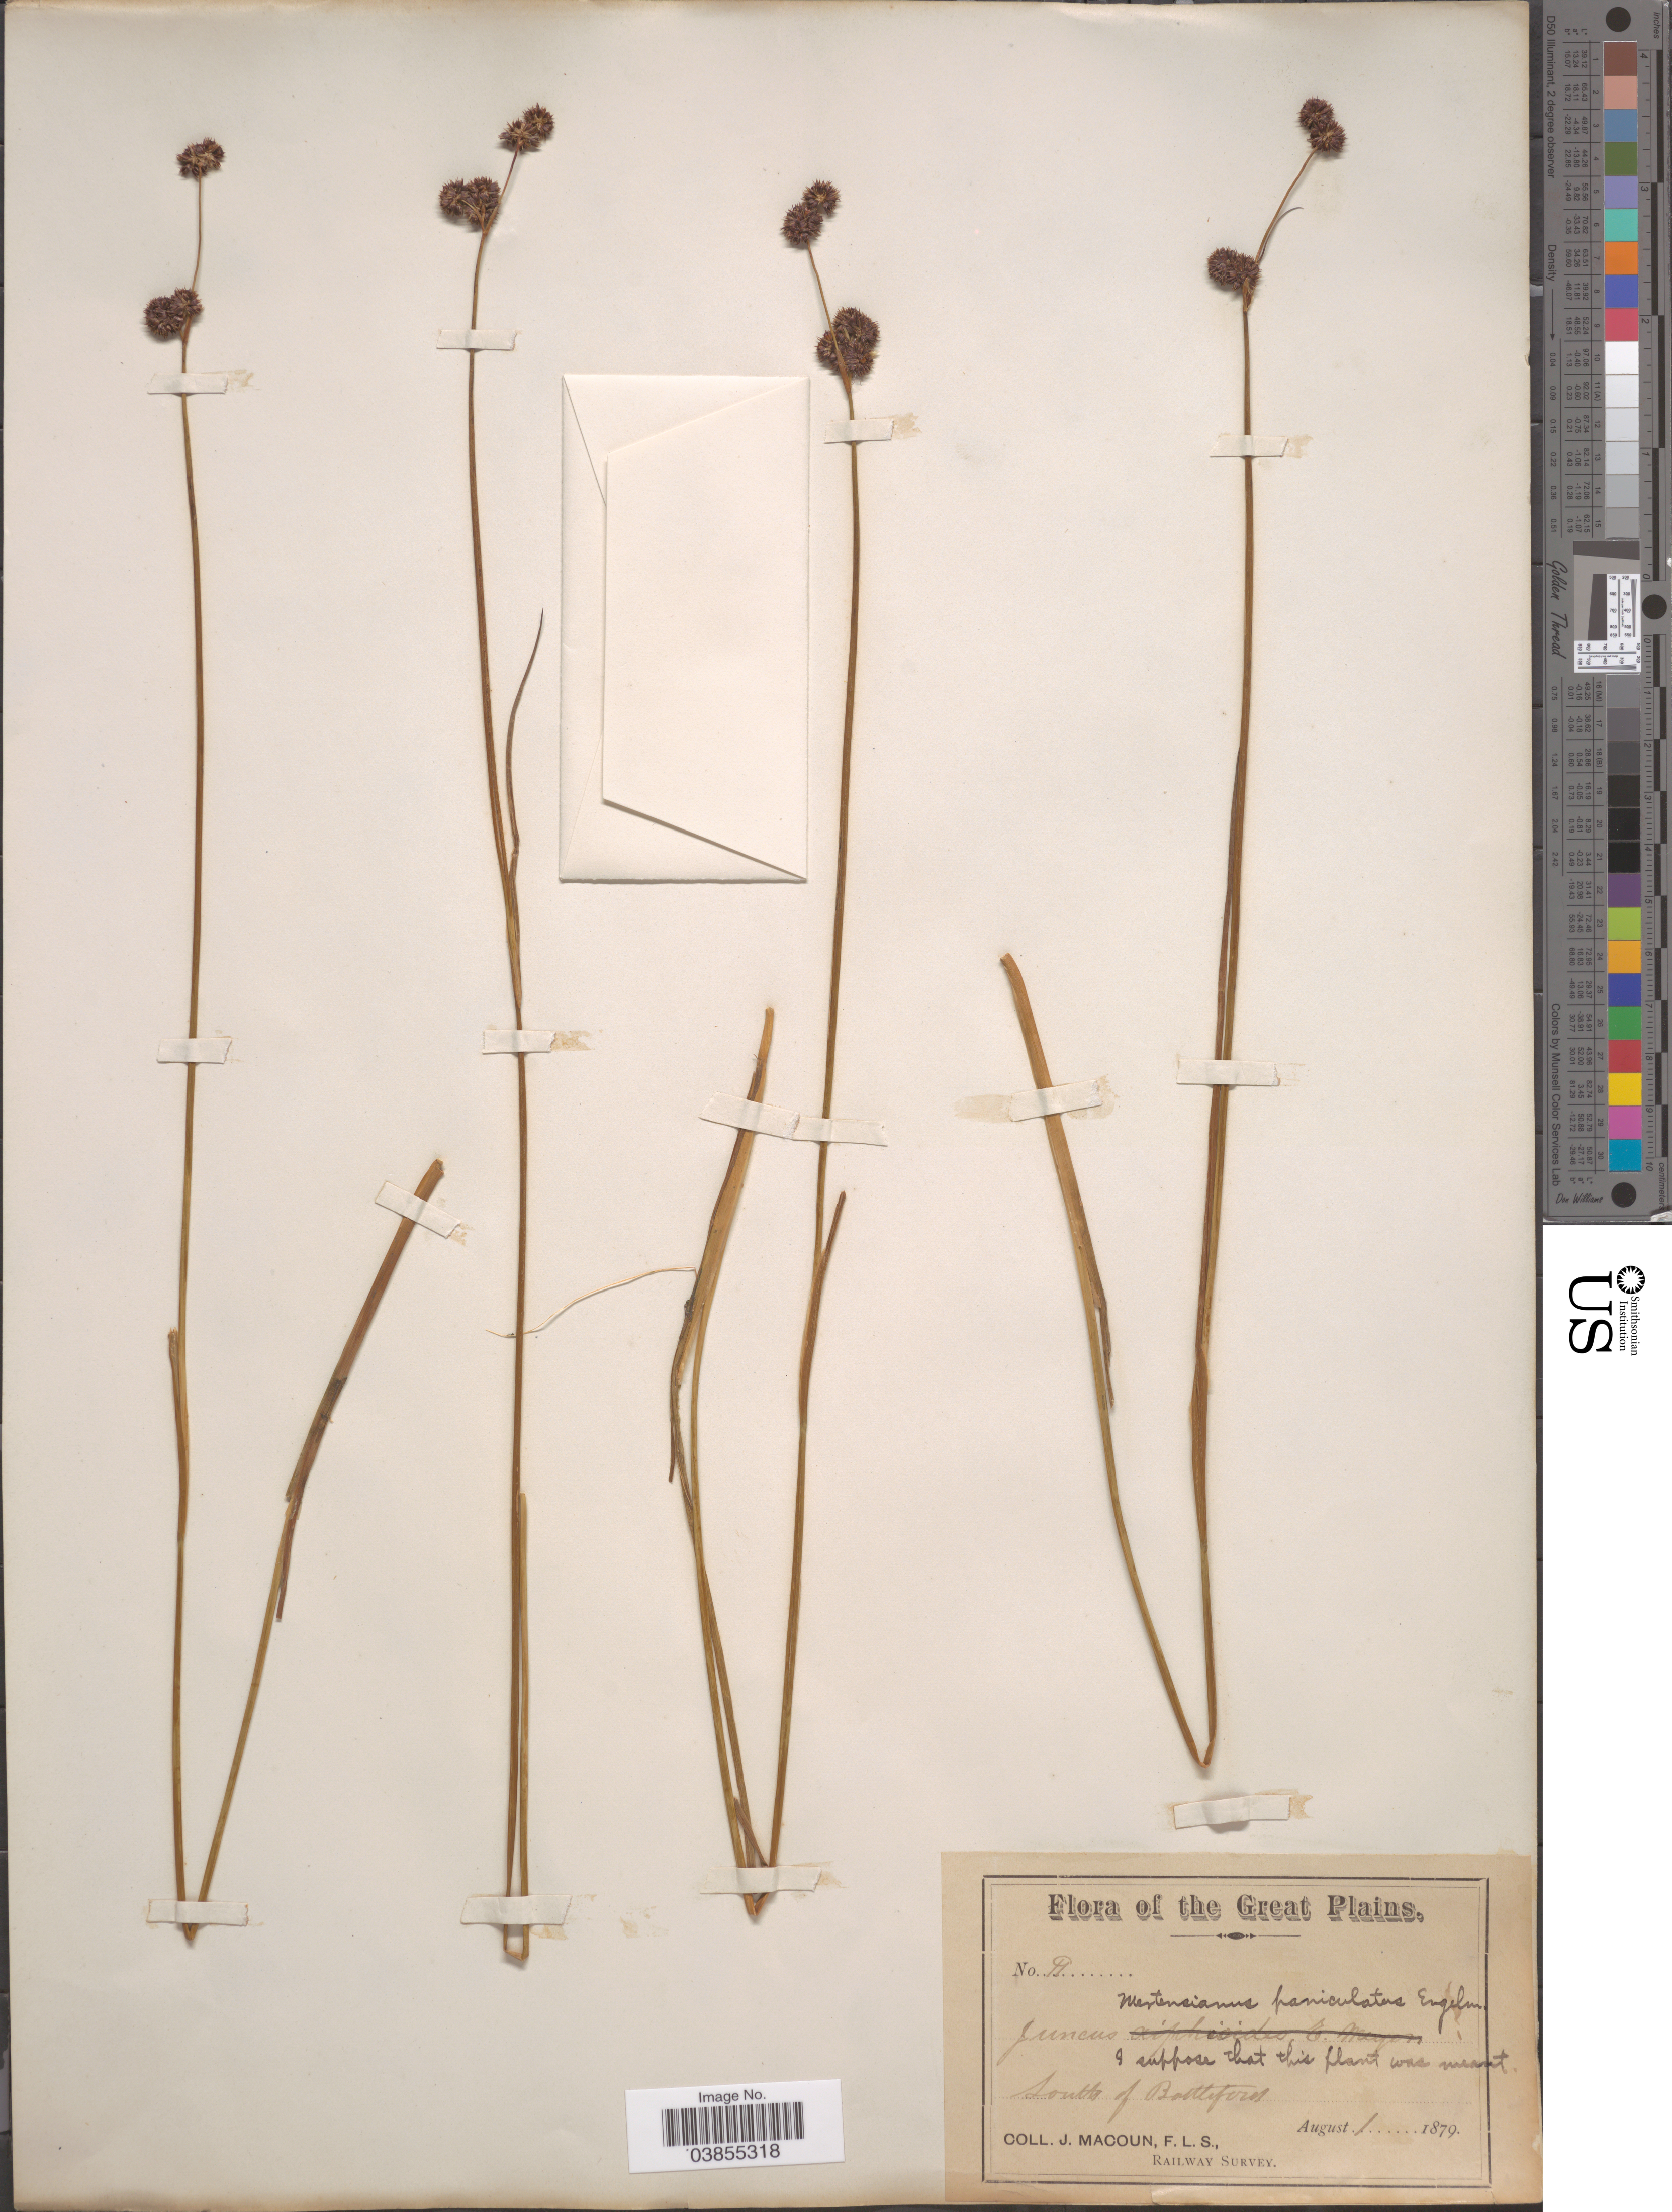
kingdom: Plantae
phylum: Tracheophyta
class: Liliopsida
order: Poales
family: Juncaceae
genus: Juncus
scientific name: Juncus nevadensis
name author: S. Watson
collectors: J. Macoun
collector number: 19*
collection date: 1879-08-01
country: Canada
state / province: Saskatchewan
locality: The Great Plains. South of Battleford.